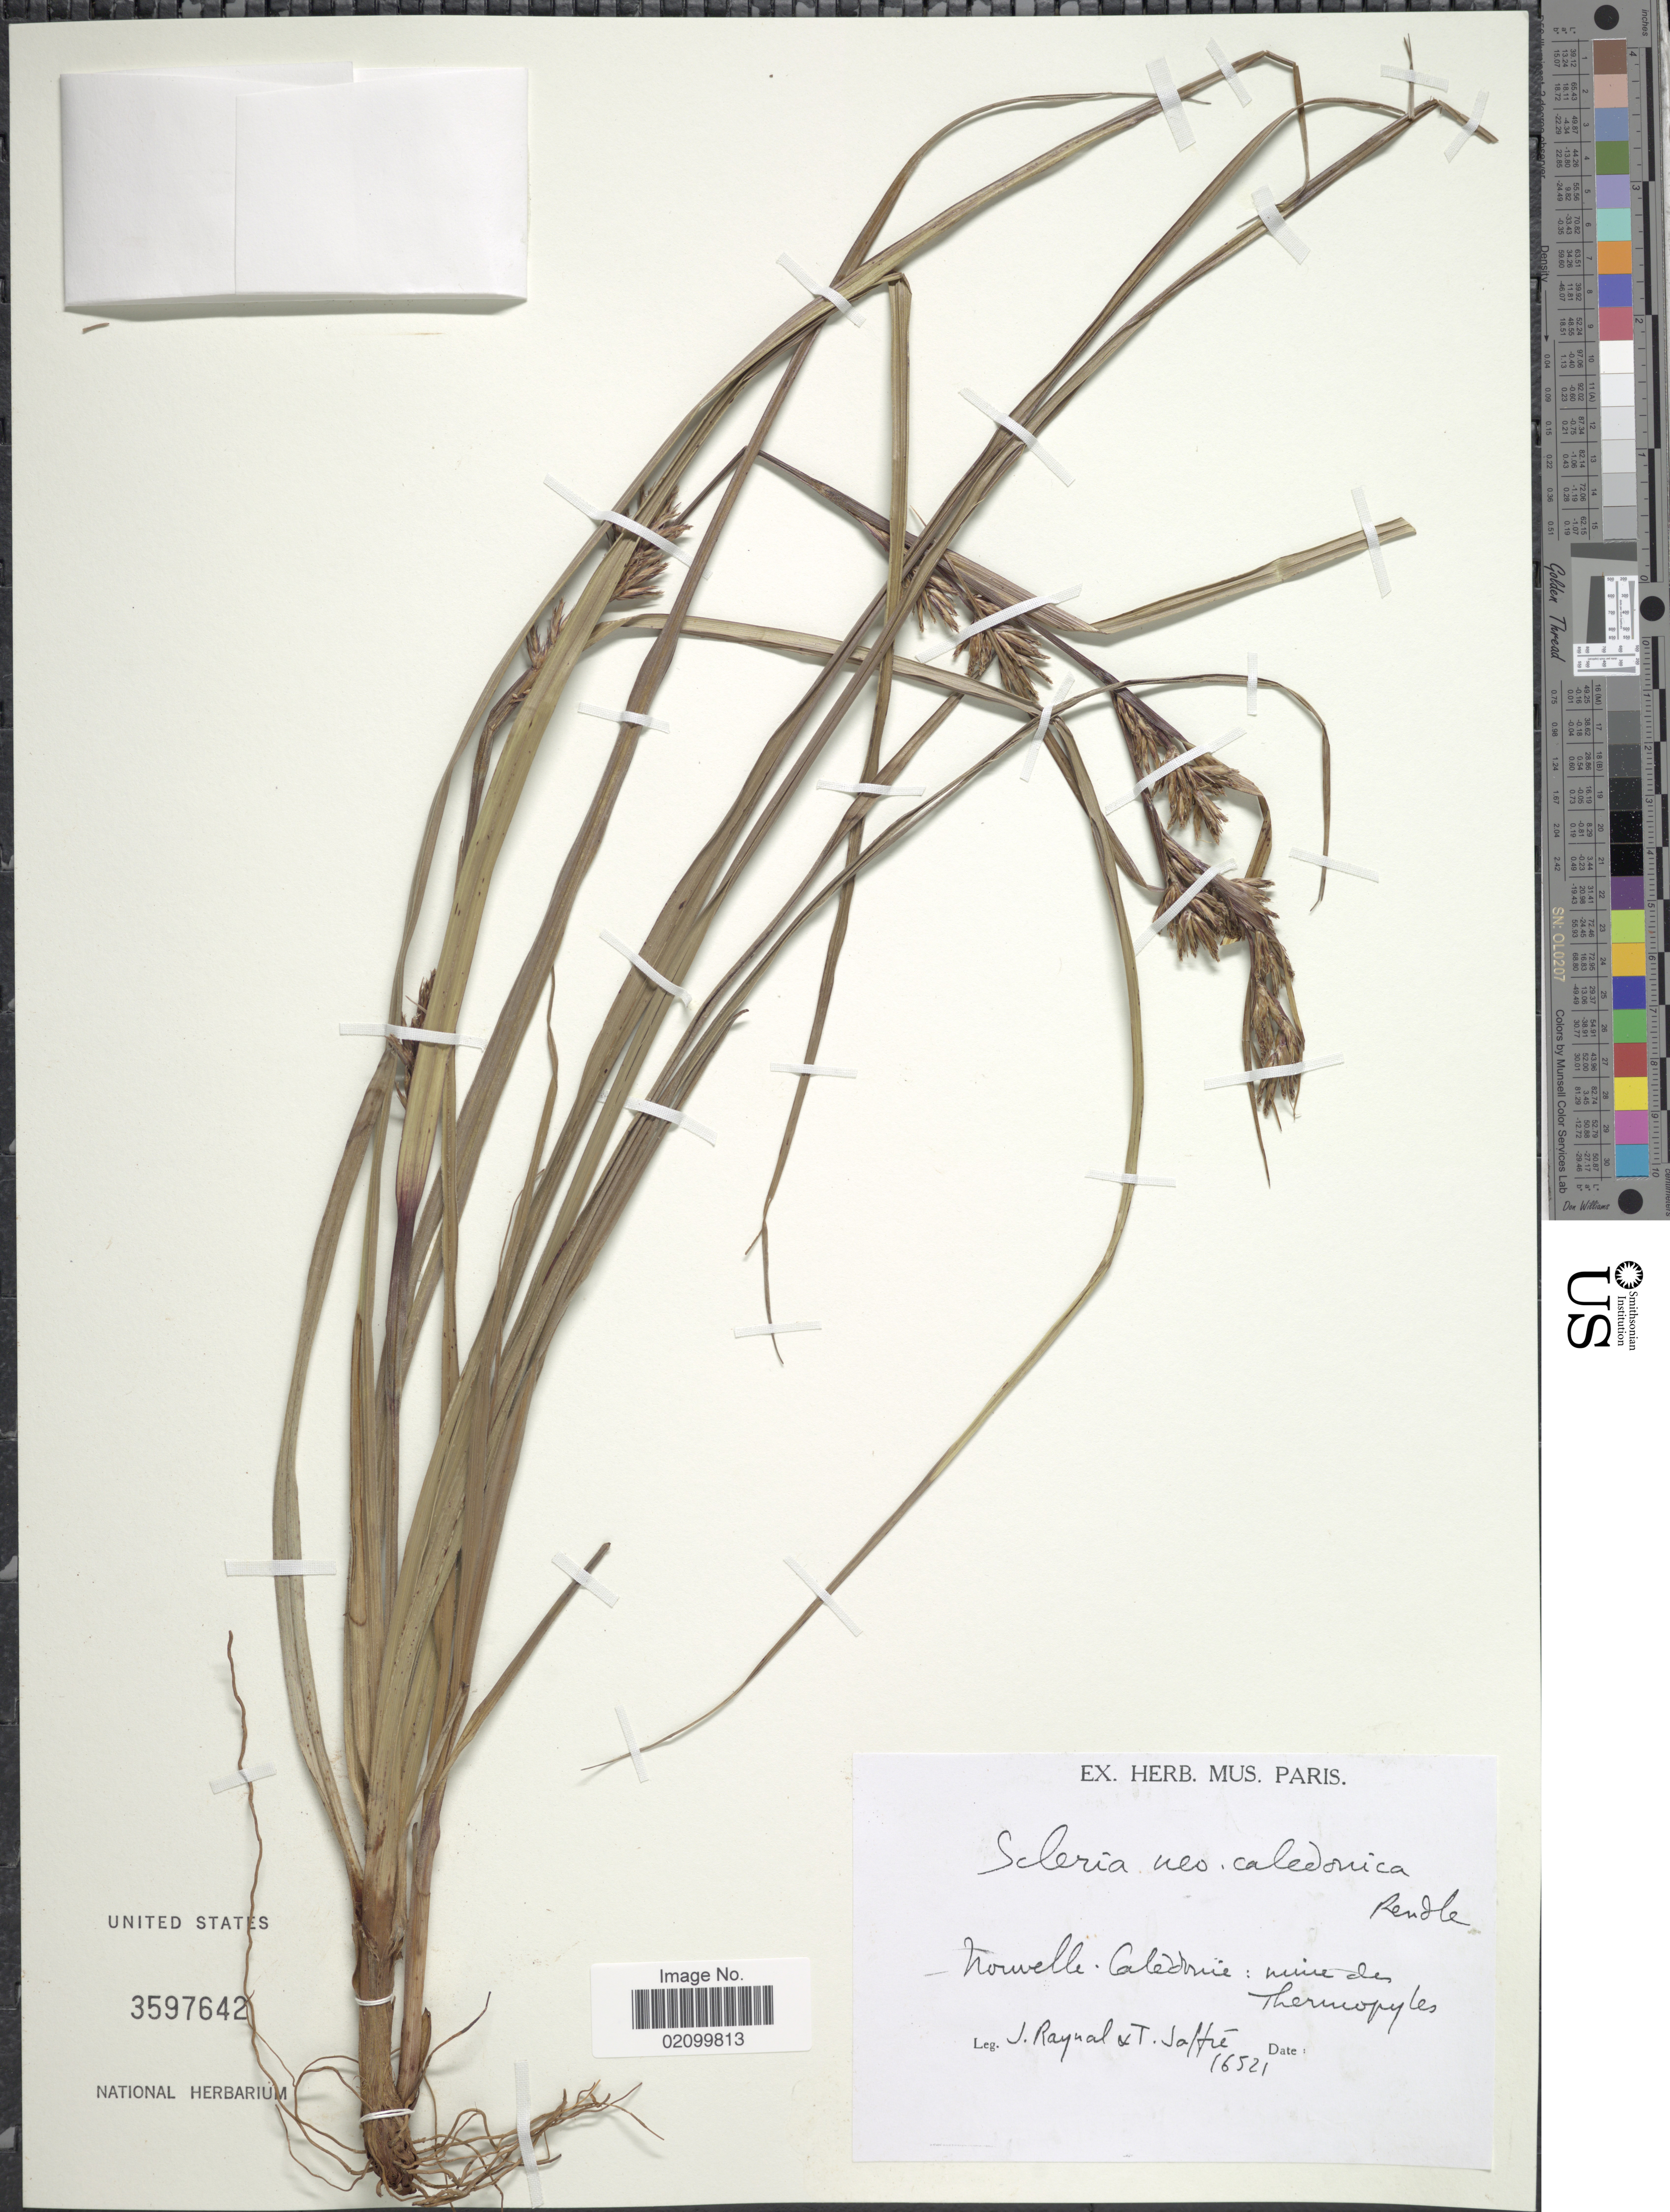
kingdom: Plantae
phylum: Tracheophyta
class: Liliopsida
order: Poales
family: Cyperaceae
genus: Scleria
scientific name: Scleria neocaledonica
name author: Rendle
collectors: J. Raynal & T. Jaffre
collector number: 16521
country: New Caledonia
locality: Nouvelle Caledonie: mine de Thermopyles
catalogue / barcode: US 3597642